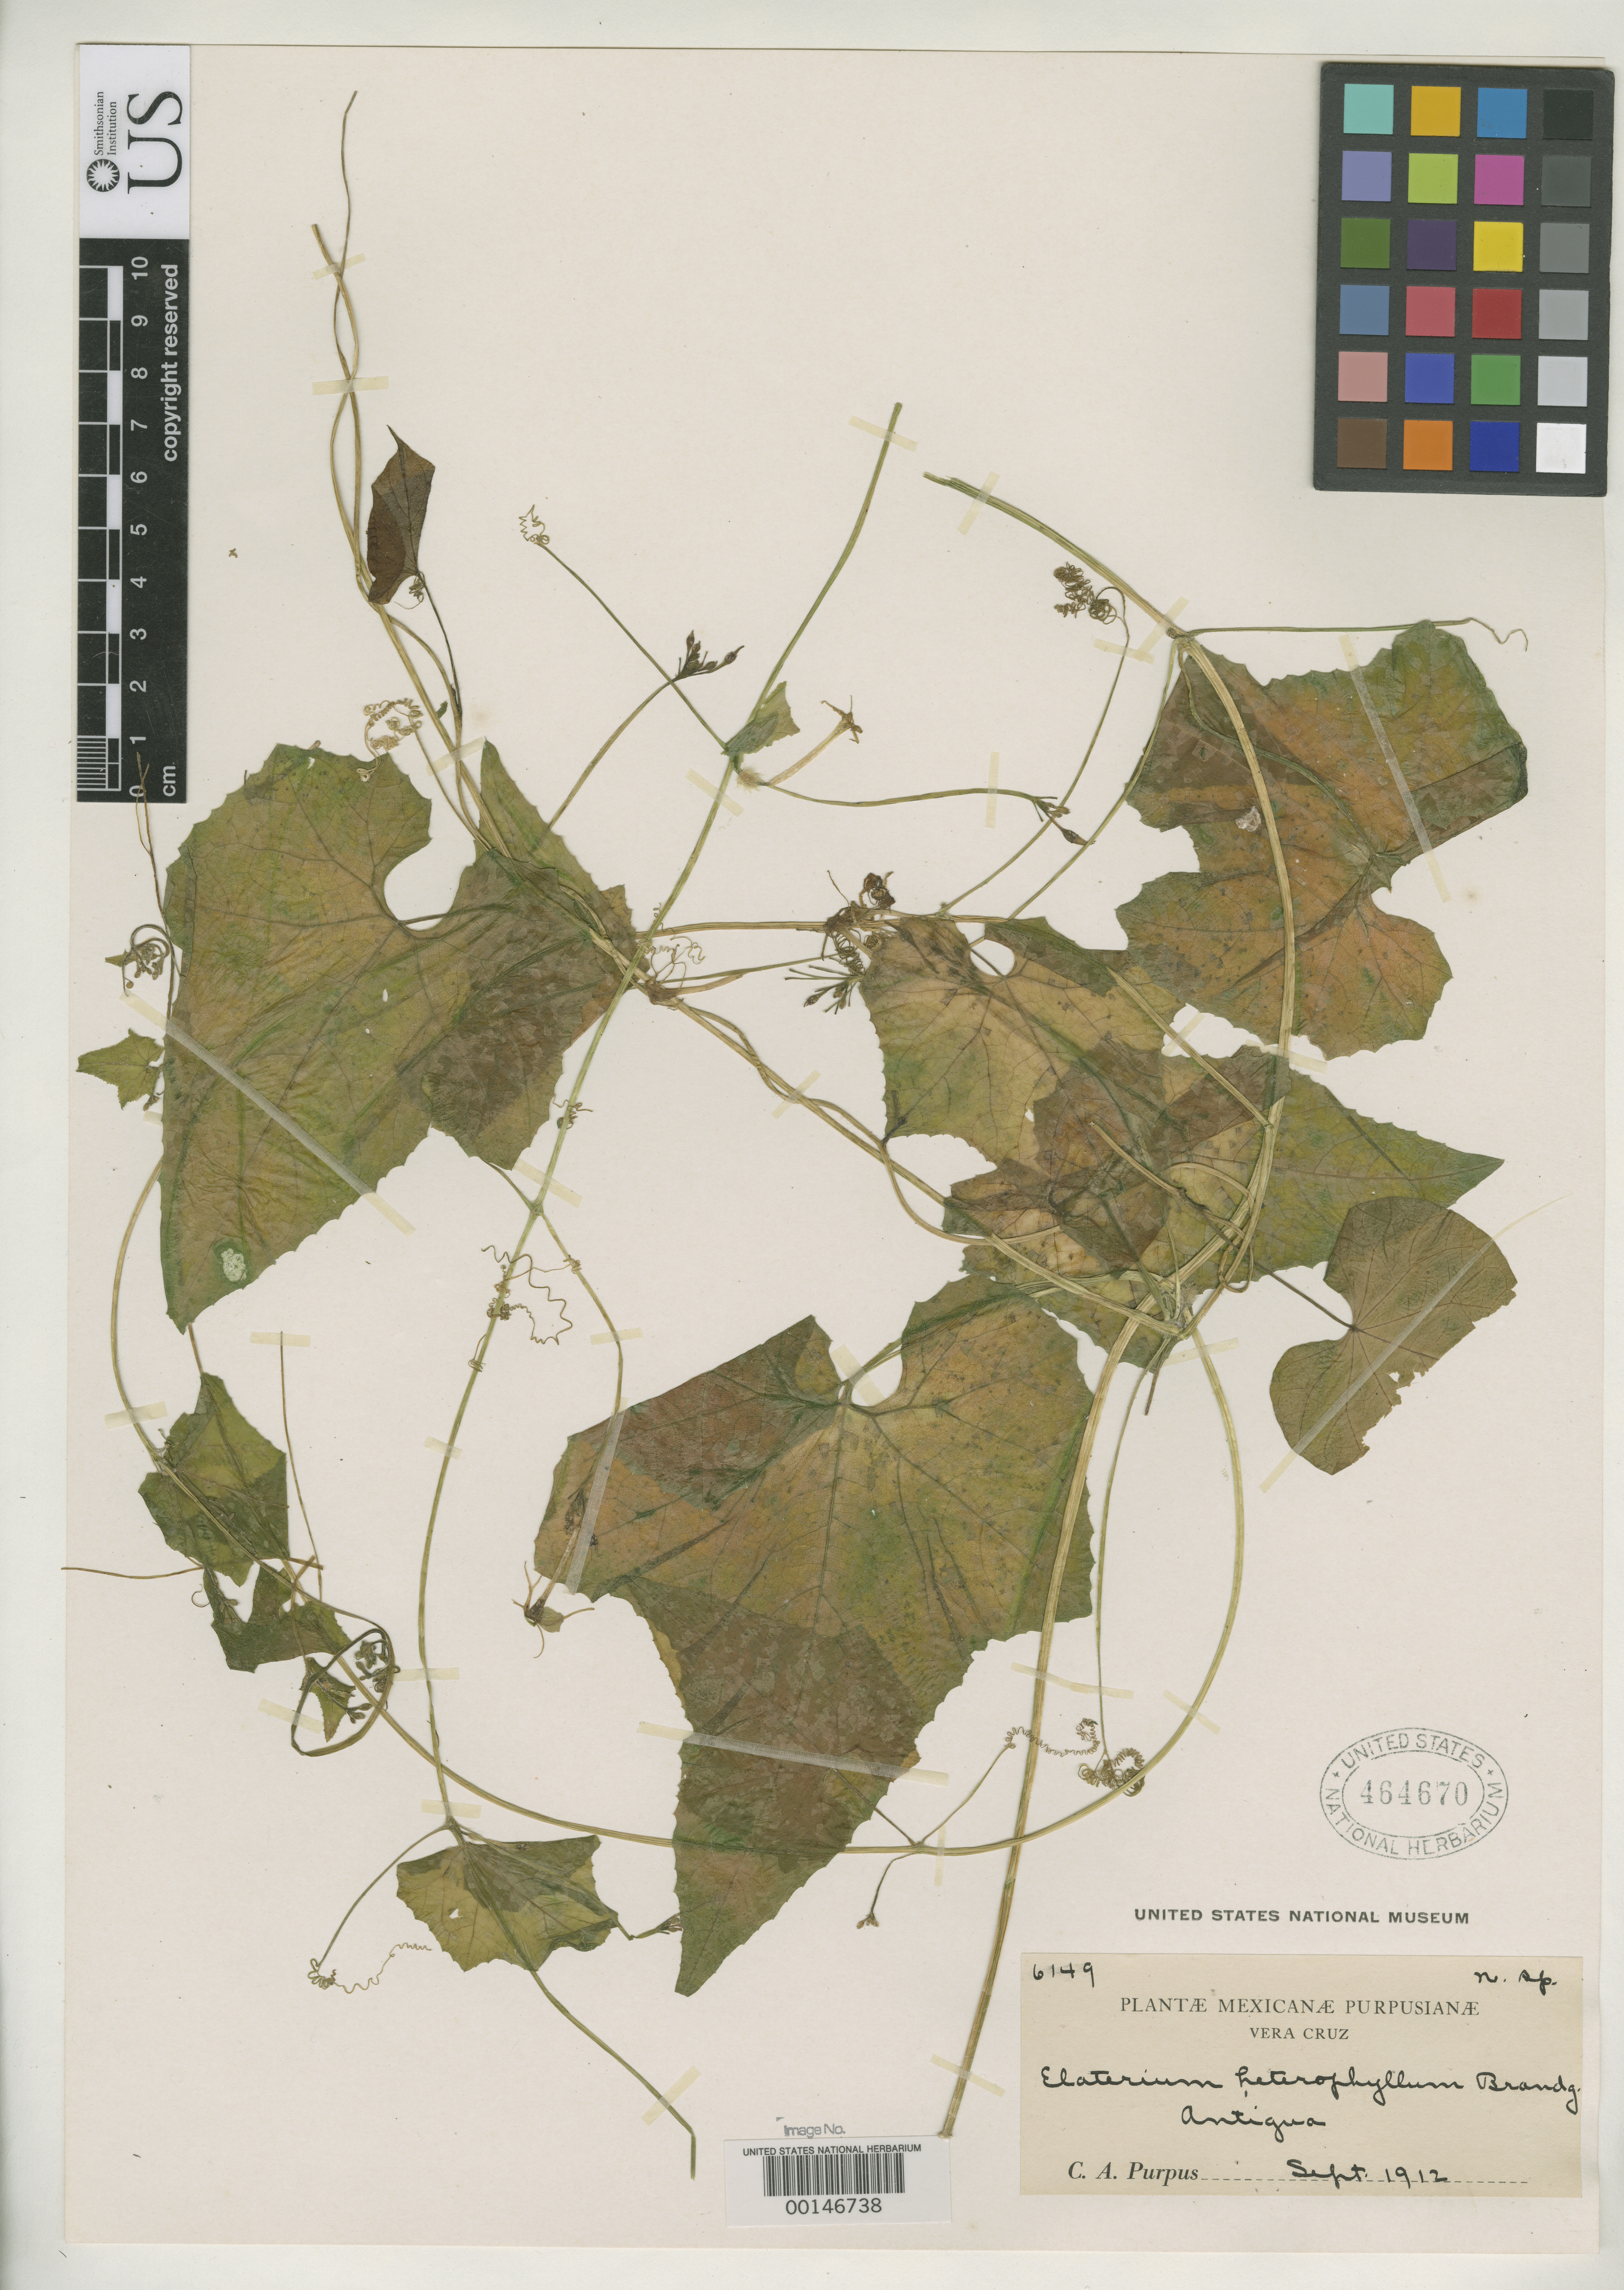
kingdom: Plantae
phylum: Tracheophyta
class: Magnoliopsida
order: Cucurbitales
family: Cucurbitaceae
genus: Elaterium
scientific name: Elaterium heterophyllum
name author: Brandegee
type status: Isotype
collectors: C. A. Purpus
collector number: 6149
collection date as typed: Sep 1912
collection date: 1912-09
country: Mexico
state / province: Veracruz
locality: Antigua.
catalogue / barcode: US 464670